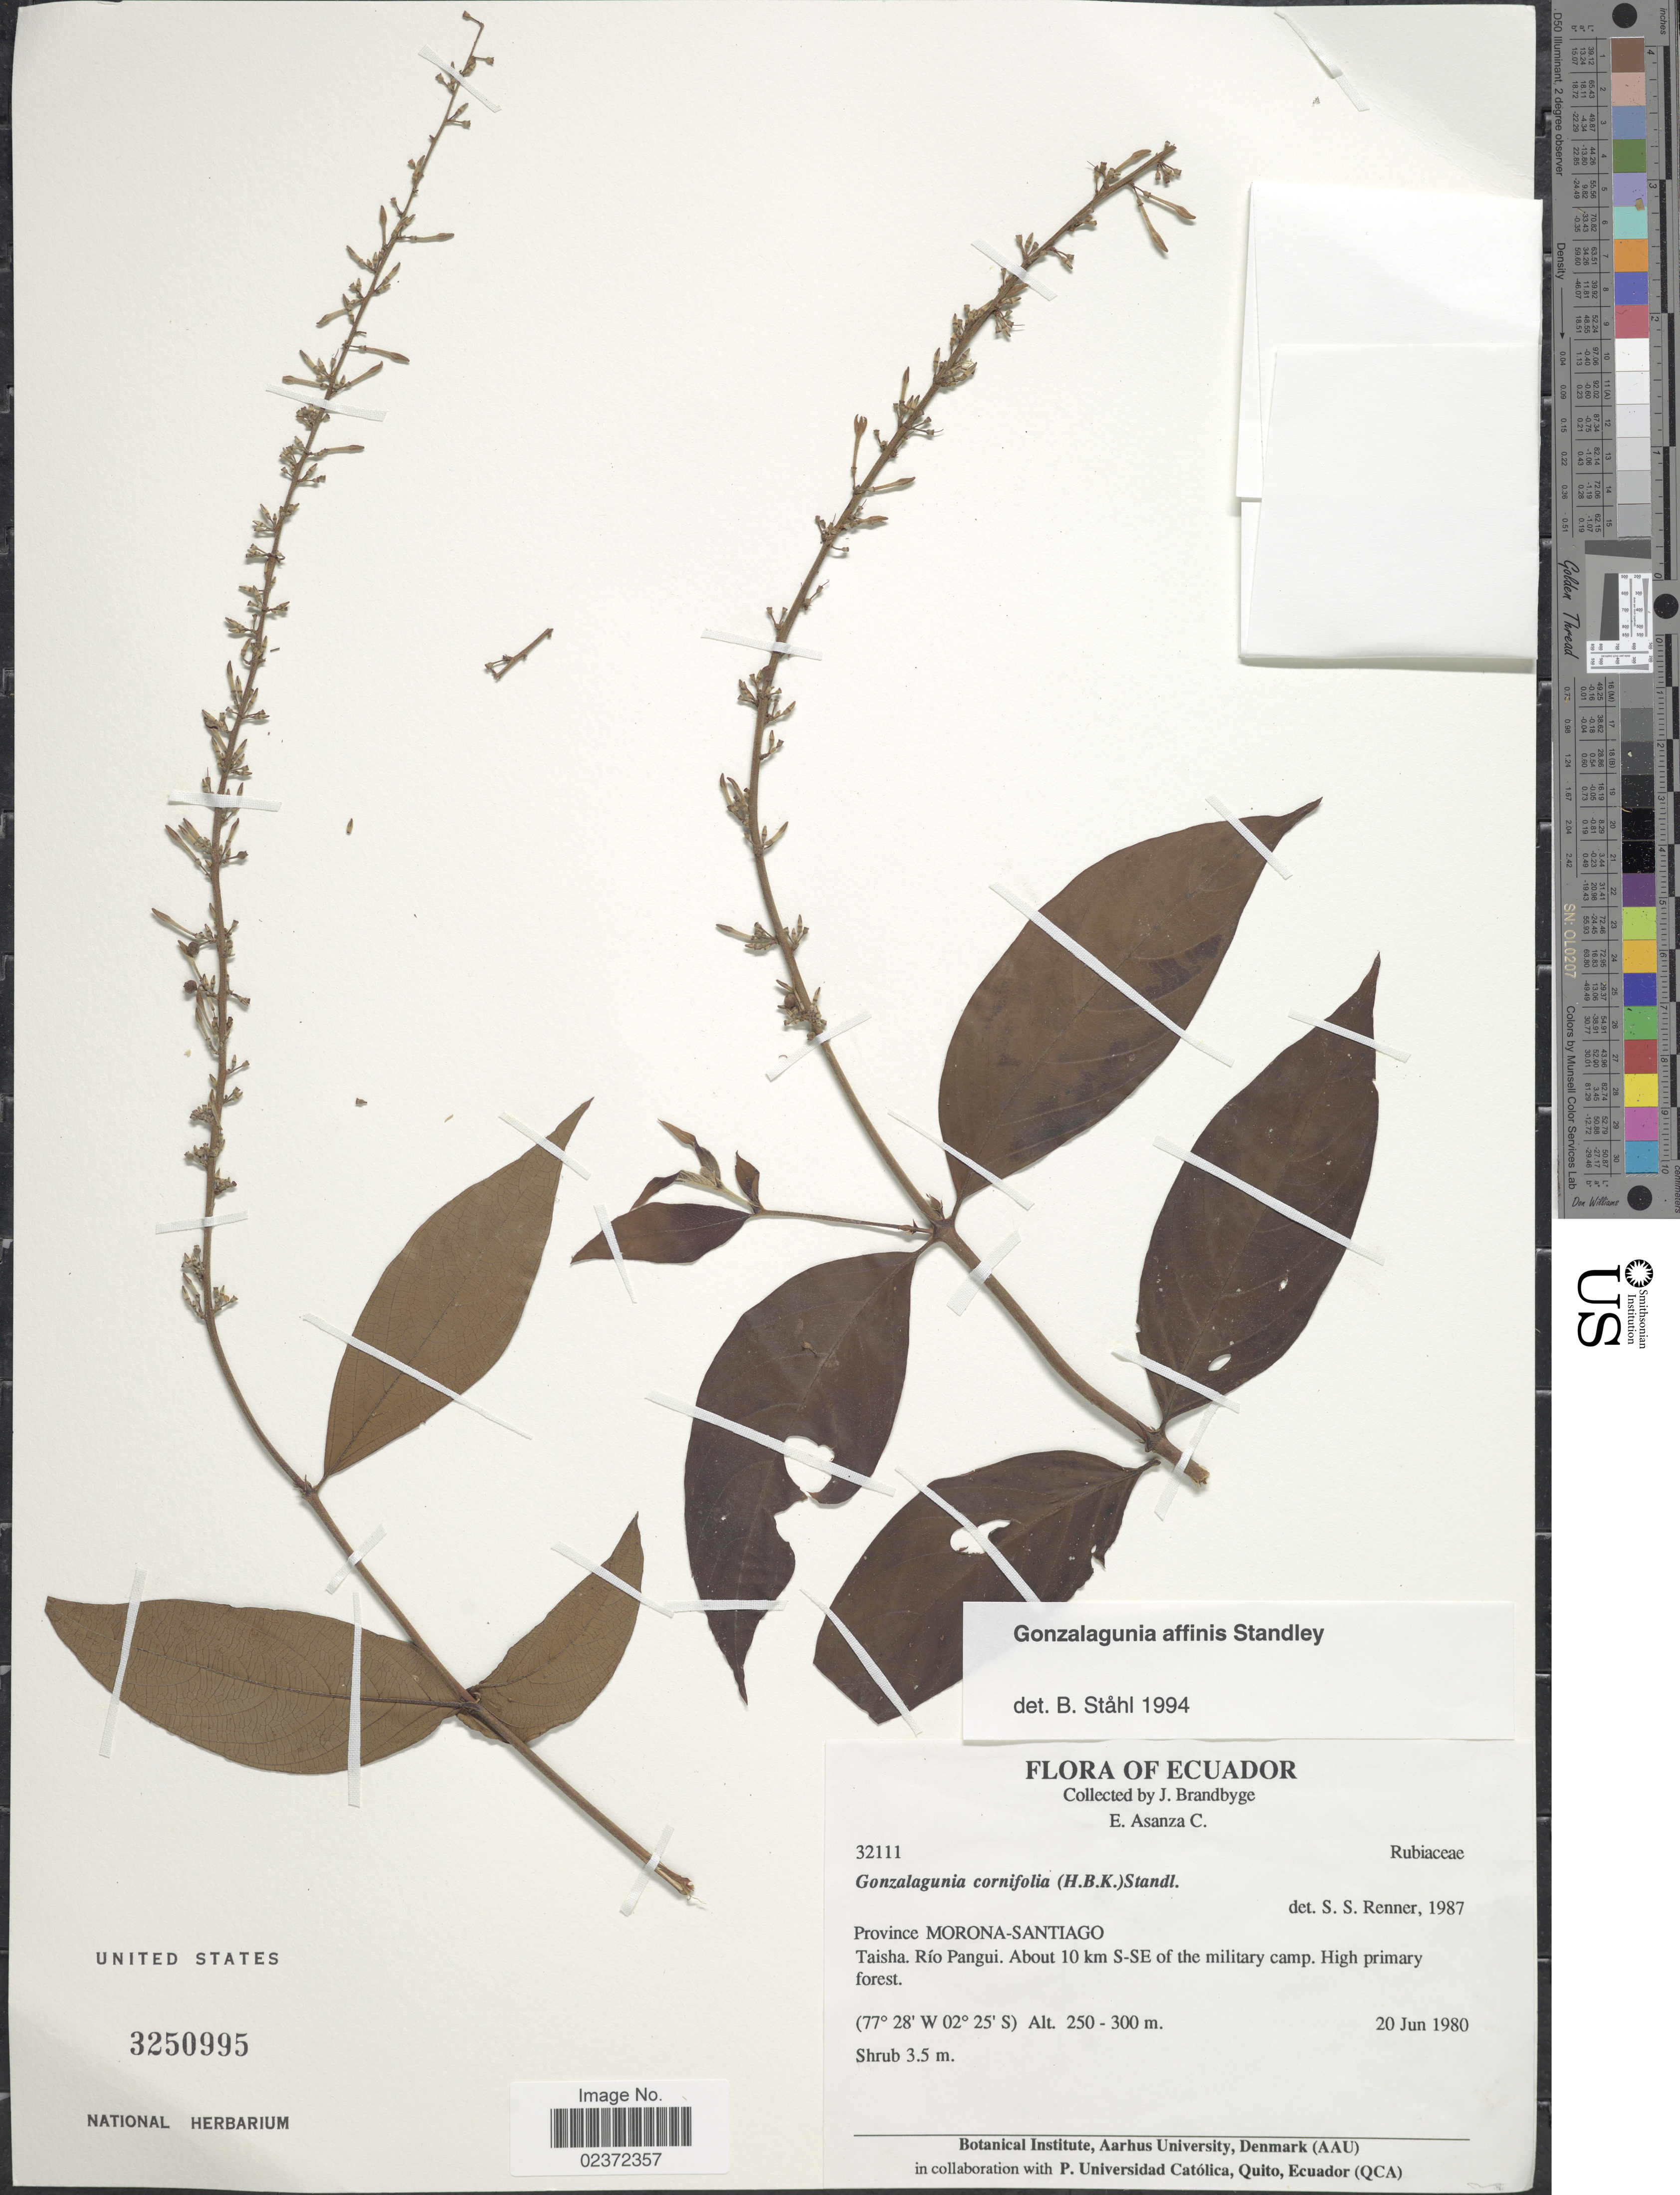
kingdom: Plantae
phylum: Tracheophyta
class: Magnoliopsida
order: Gentianales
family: Rubiaceae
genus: Gonzalagunia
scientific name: Gonzalagunia affinis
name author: Standl. ex Steyerm.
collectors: J. Brandbyge & E. Asanza C.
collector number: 32111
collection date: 1980-06-20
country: Ecuador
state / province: Morona-Santiago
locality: Taisha, Rio Pangui, about 10 km S-SE of the military camp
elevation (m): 250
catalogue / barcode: US 3250995